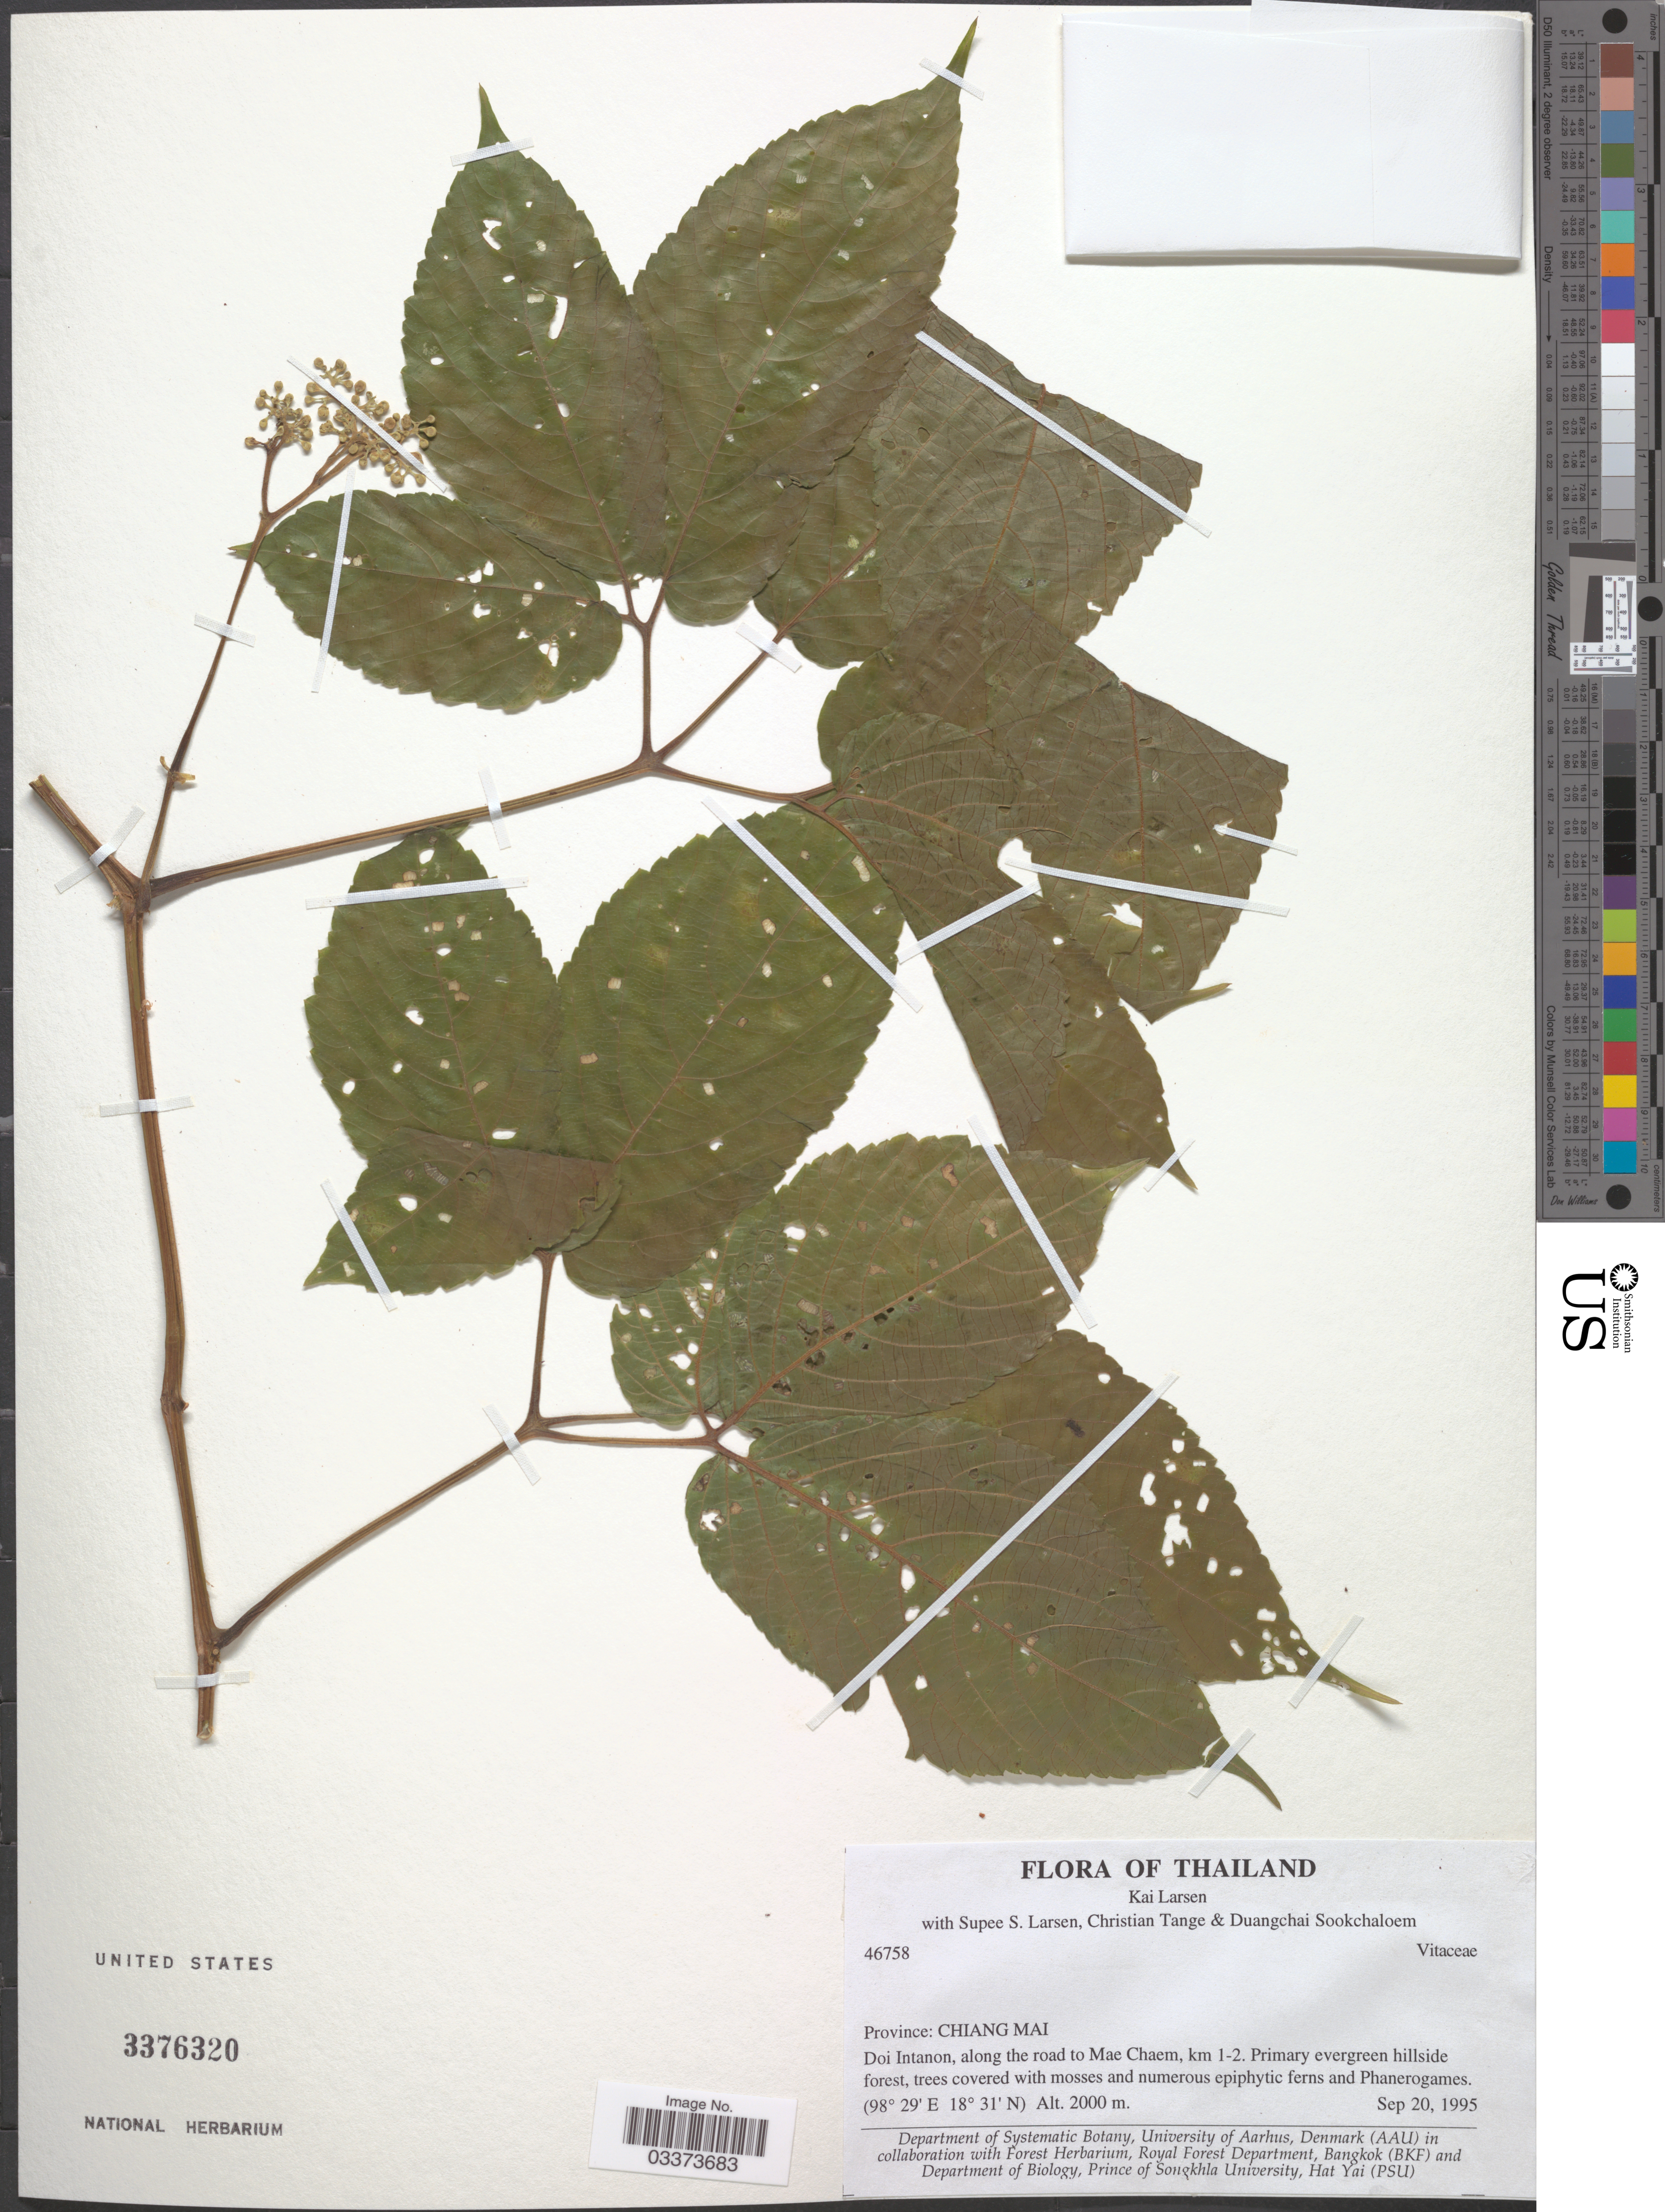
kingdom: Plantae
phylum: Tracheophyta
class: Magnoliopsida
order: Vitales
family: Vitaceae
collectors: K. Larsen, S. Larsen, C. Tange & D. Sookchaloem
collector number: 46758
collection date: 1995-09-20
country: Thailand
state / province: Chiang Mai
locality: Doi Intanon, along the road to Mae Chaem, km 1-2.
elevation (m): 2000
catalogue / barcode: US 3376320